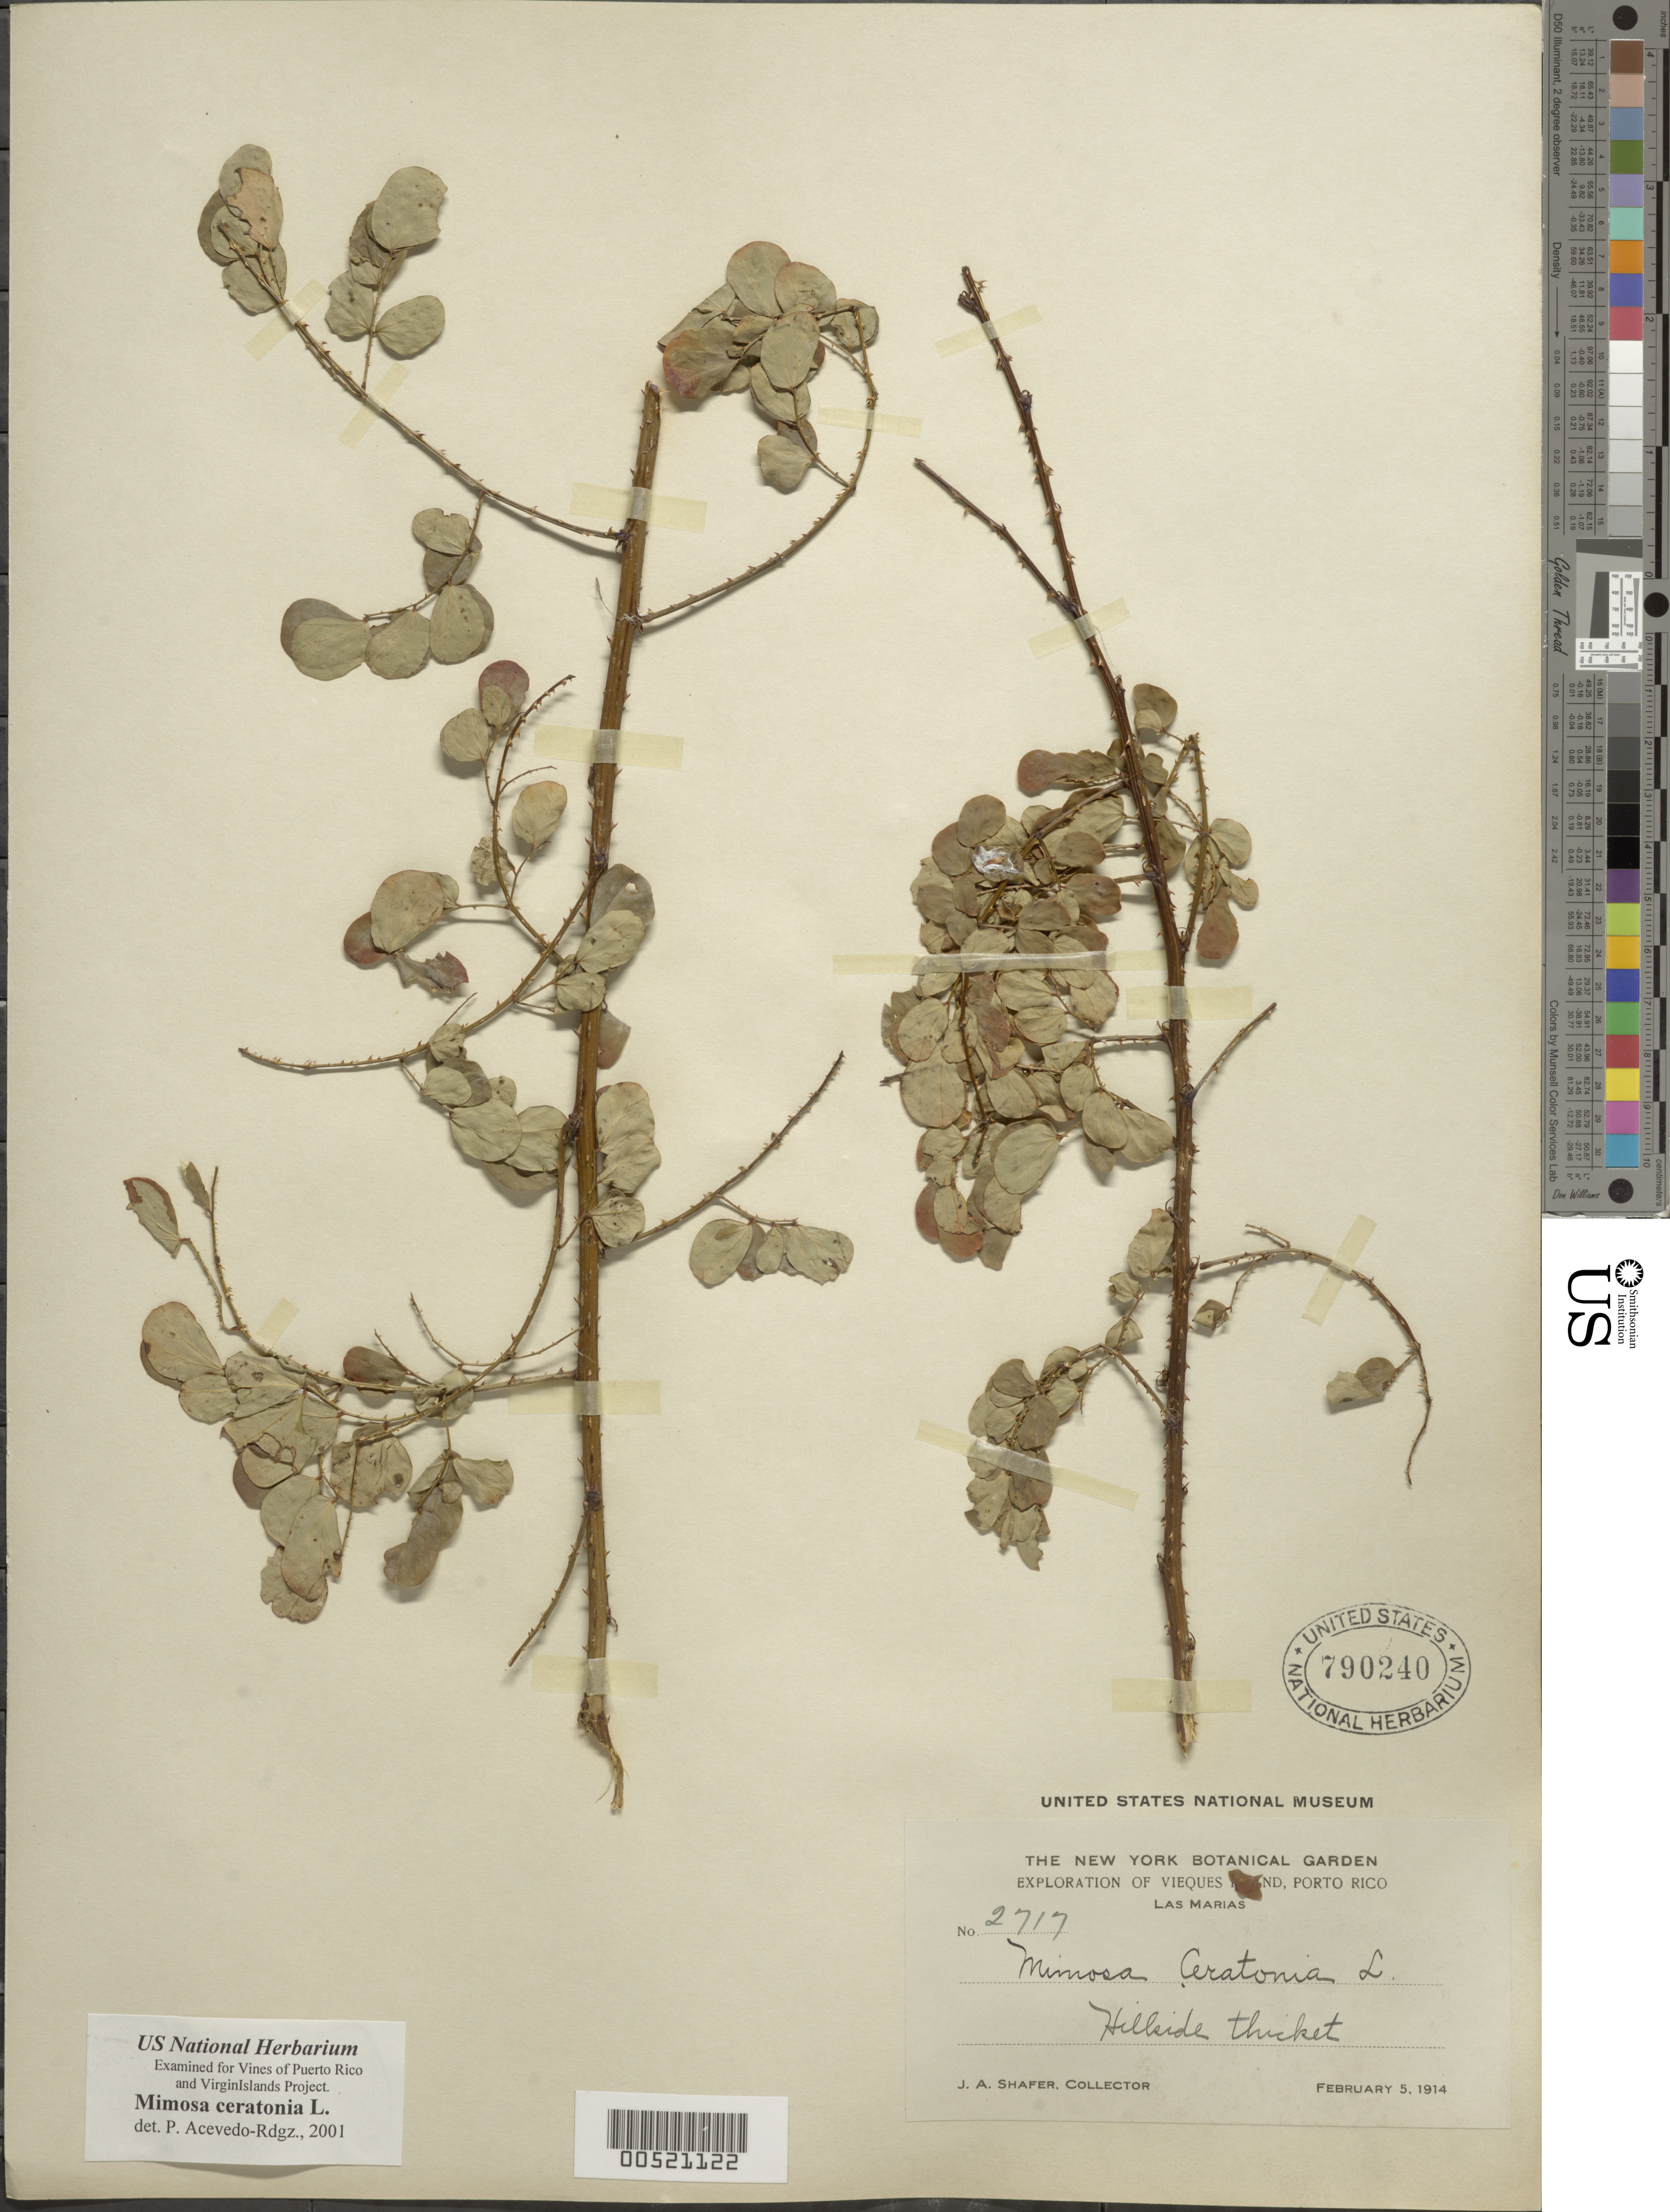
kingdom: Plantae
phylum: Tracheophyta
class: Magnoliopsida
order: Fabales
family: Fabaceae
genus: Mimosa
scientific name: Mimosa ceratonia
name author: L.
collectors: J. A. Shafer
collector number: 2717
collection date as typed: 05 Feb 1914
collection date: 1914-02-05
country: Puerto Rico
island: Greater Antilles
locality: Vieques Island: Las Marias. Hillside thicket.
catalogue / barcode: US 790240